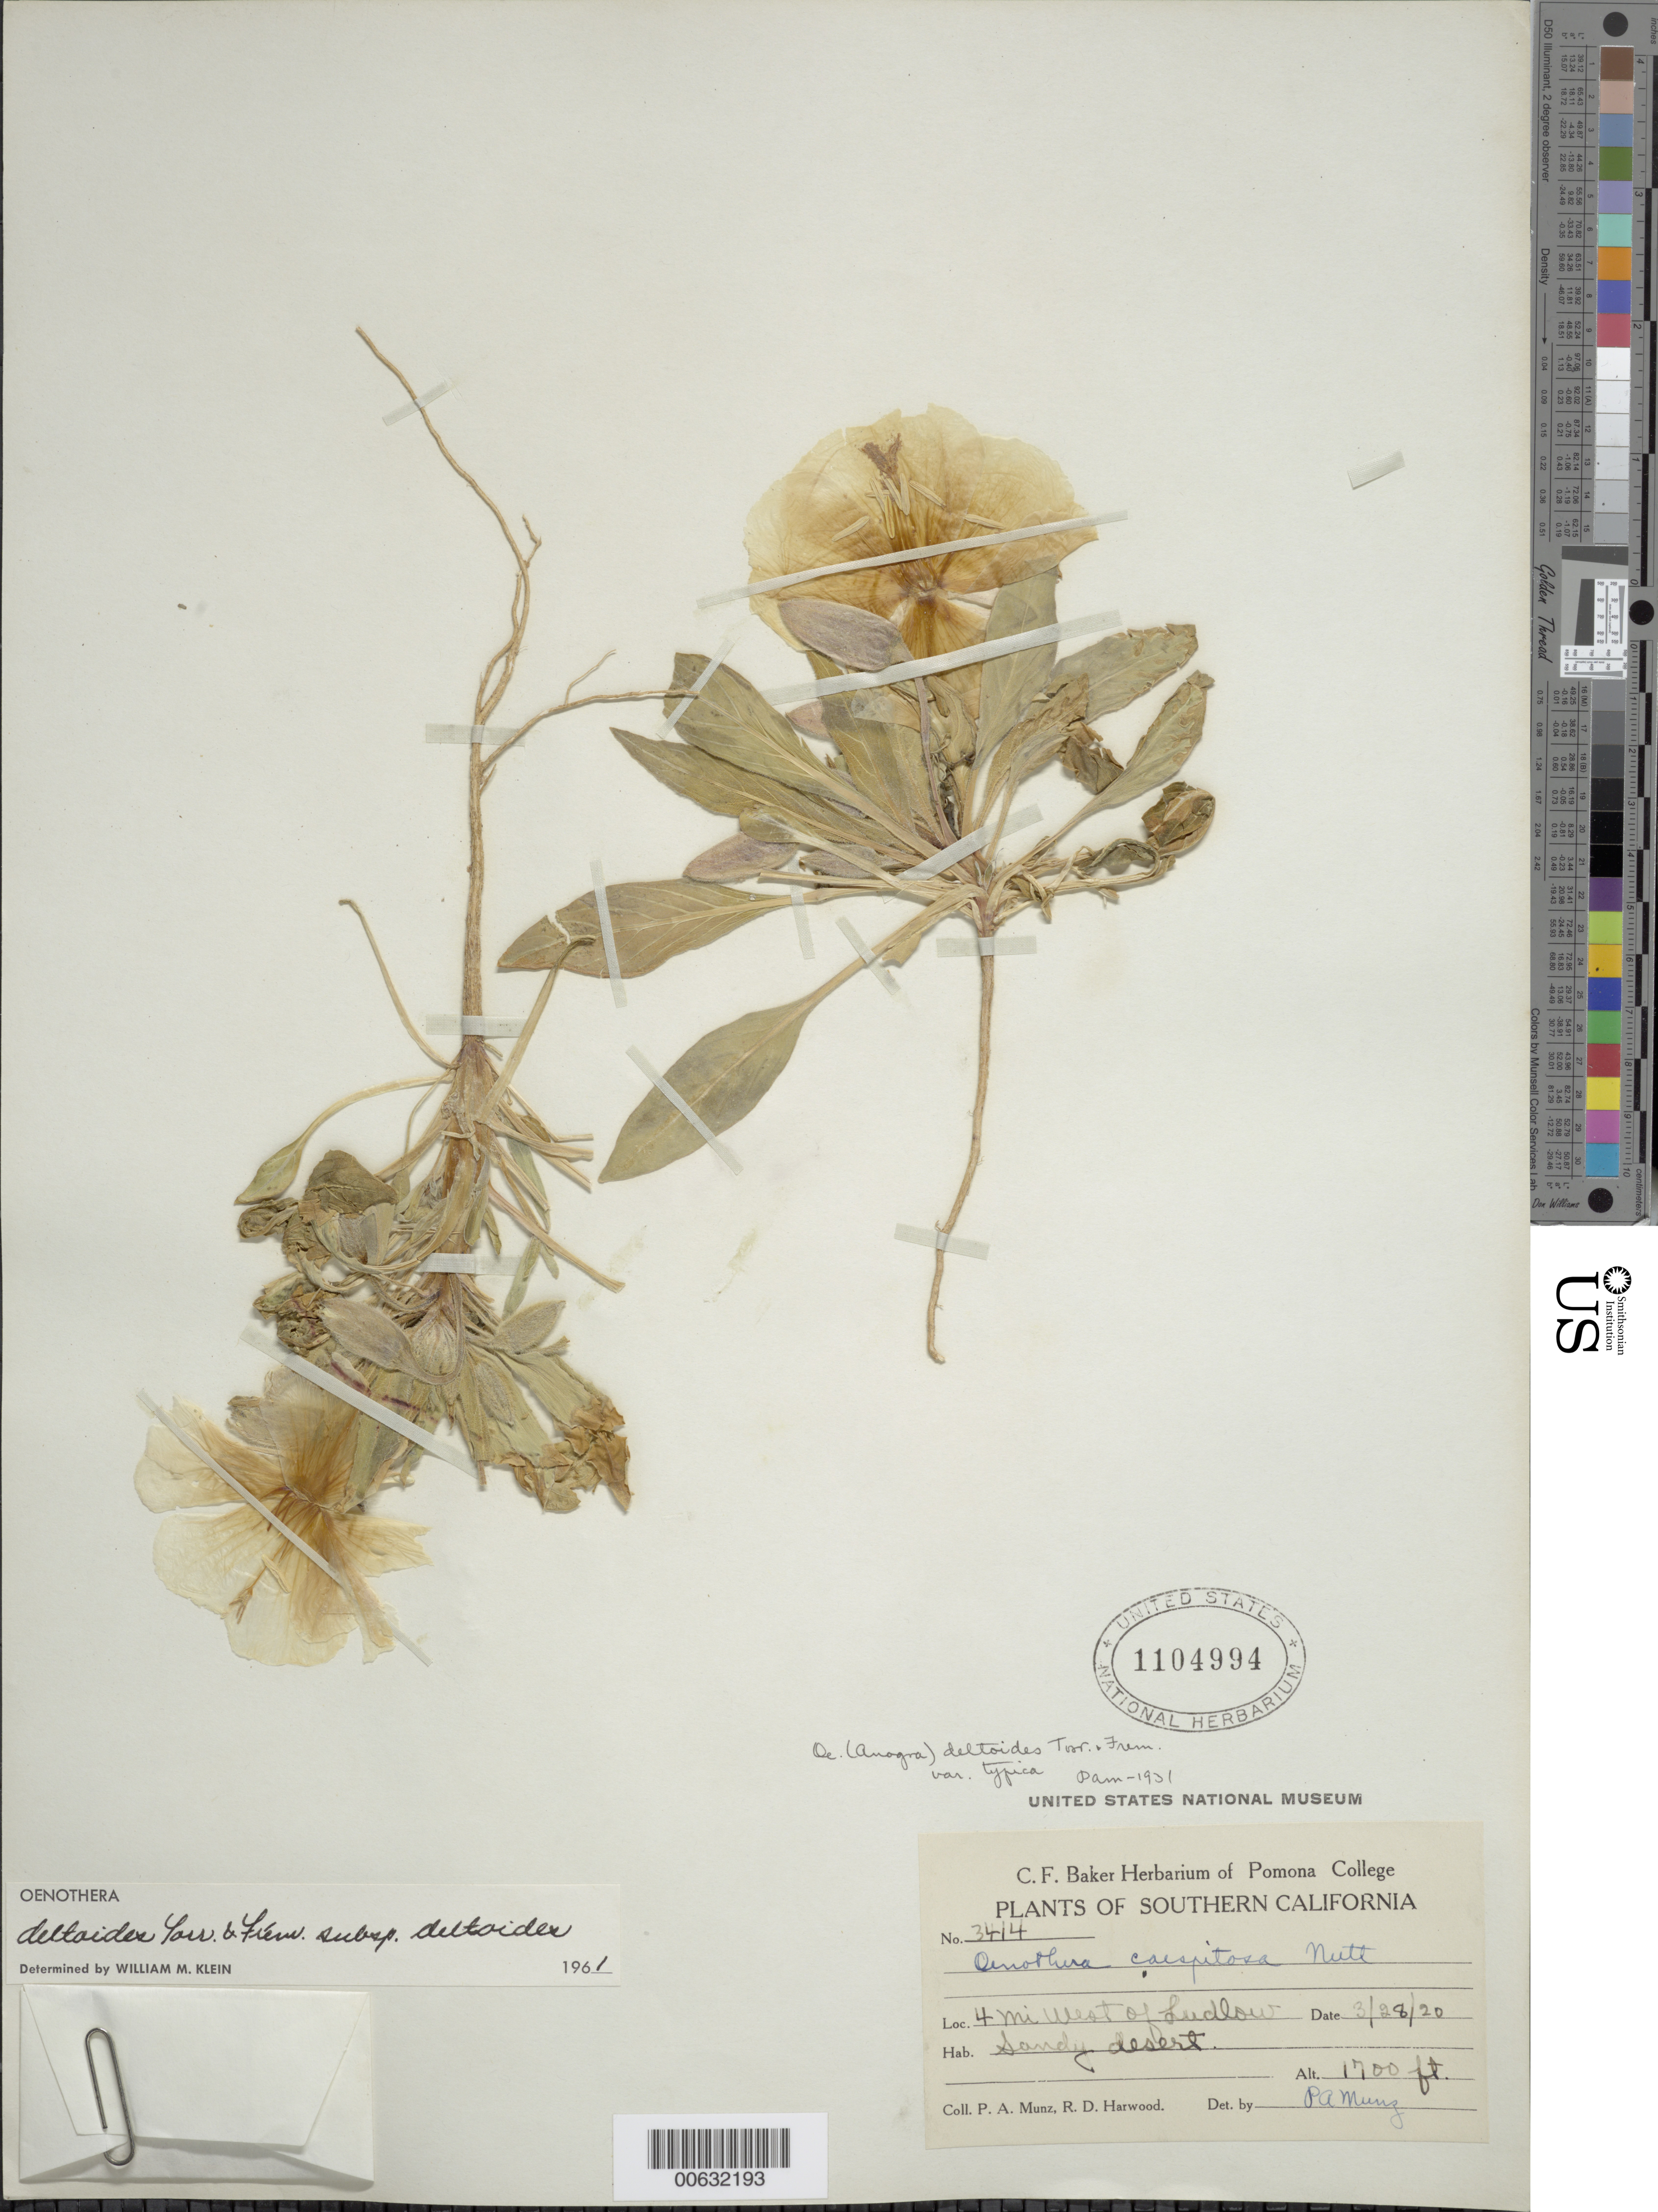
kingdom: Plantae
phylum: Tracheophyta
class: Magnoliopsida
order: Myrtales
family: Onagraceae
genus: Oenothera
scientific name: Oenothera deltoides subsp. deltoides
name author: Torr. & Frém.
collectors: P. A. Munz & R. Hardwood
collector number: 3414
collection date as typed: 28 Mar 1920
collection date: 1920-03-28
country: United States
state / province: California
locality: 3 mi W of Ludlow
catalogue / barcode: US 1104994